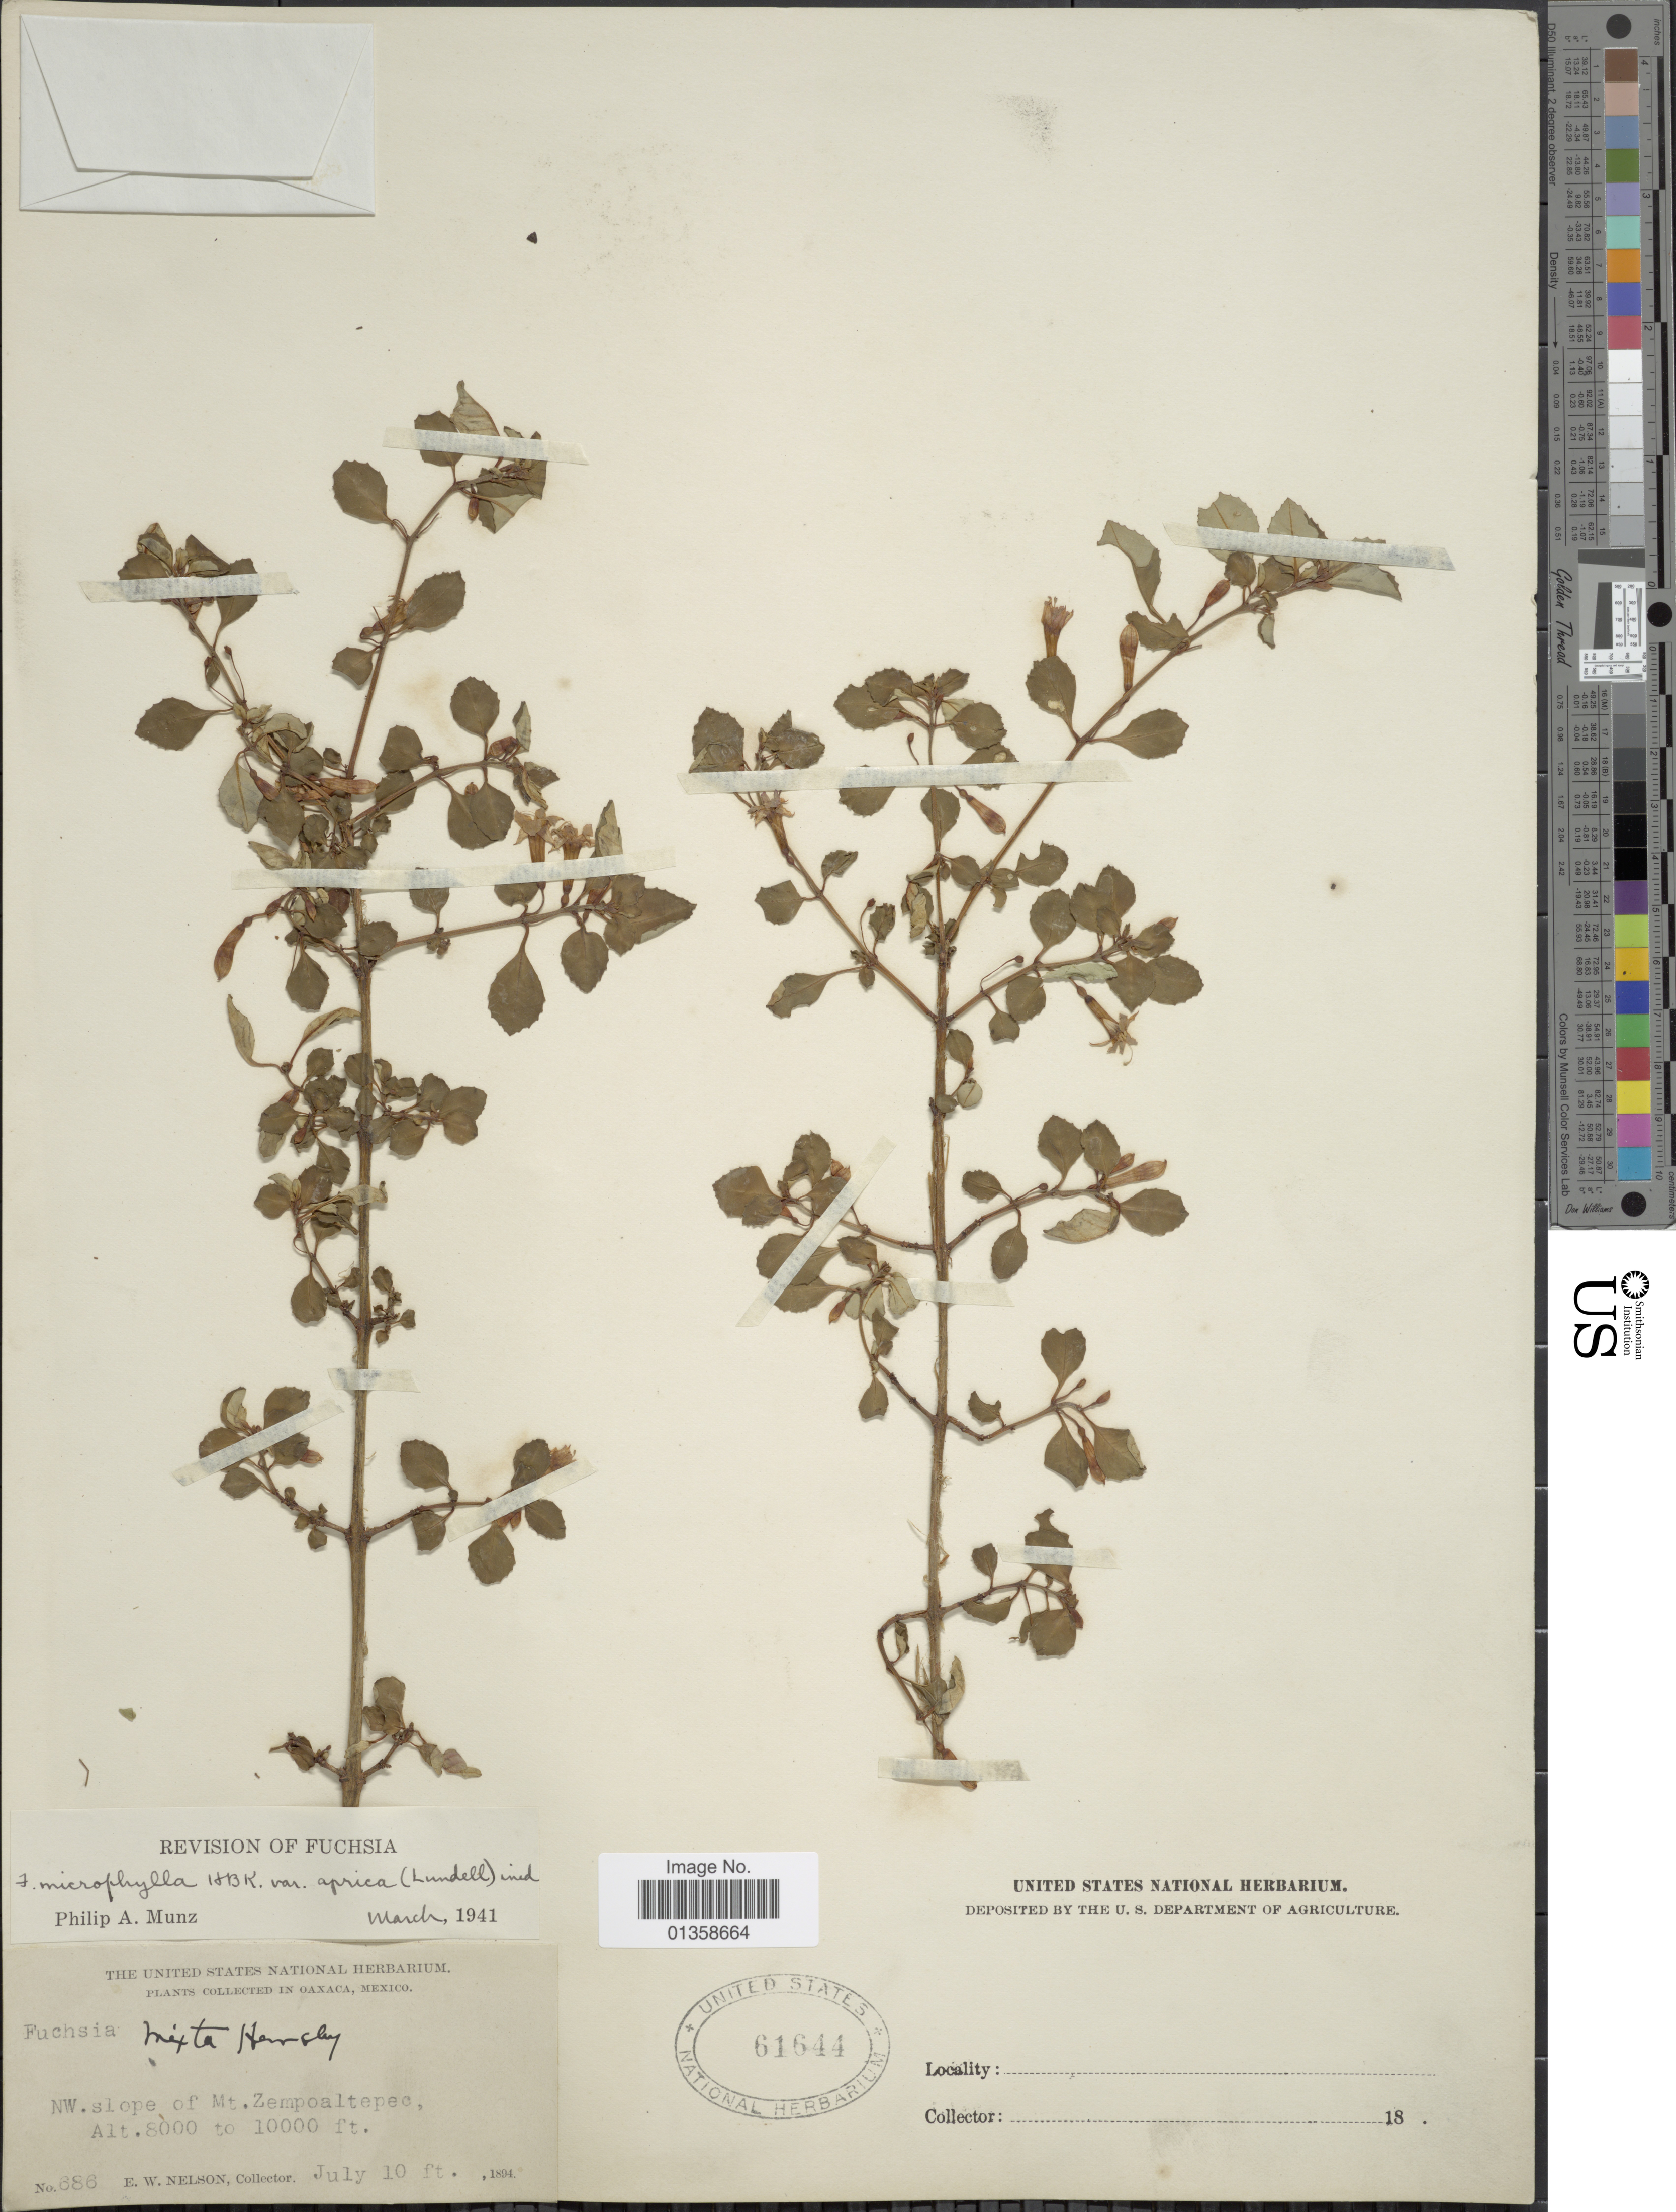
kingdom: Plantae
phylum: Tracheophyta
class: Magnoliopsida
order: Myrtales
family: Onagraceae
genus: Fuchsia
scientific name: Fuchsia microphylla subsp. aprica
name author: (Lundell) Breedlove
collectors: E. W. Nelson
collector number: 686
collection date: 1894-07-10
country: Mexico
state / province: Oaxaca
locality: NW. slope of Mt. Zempoatepec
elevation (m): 2438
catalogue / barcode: US 61644